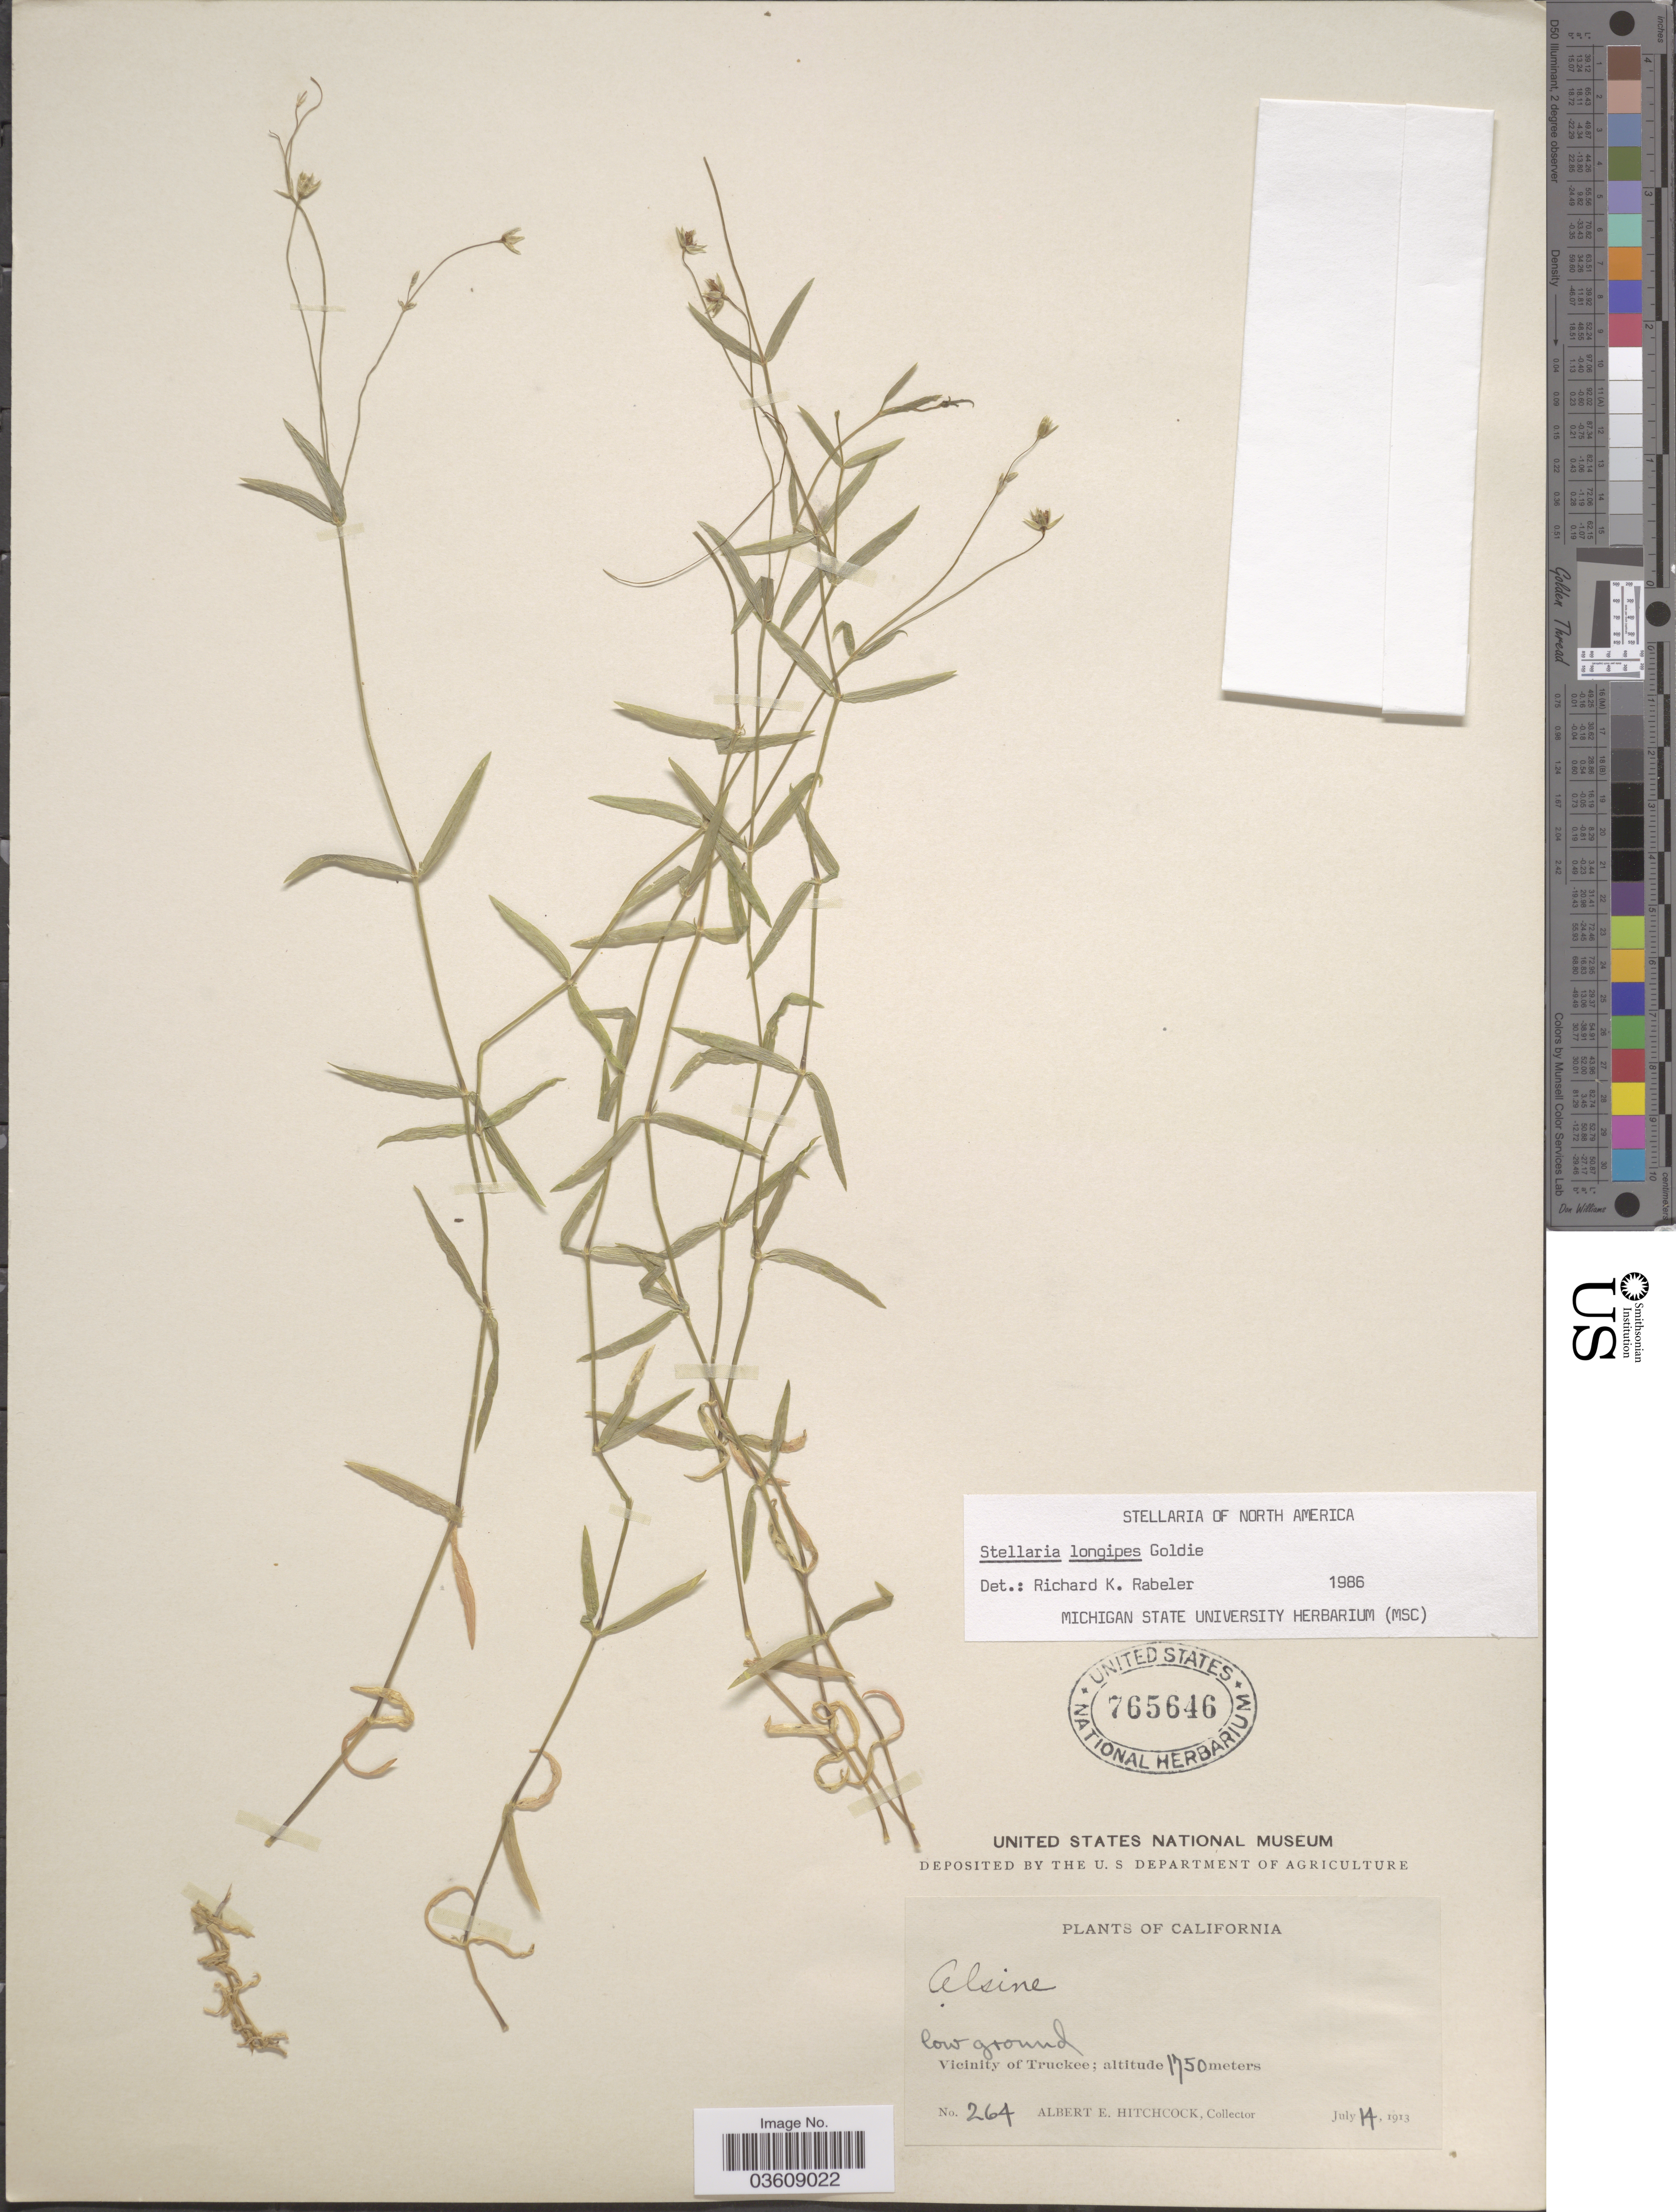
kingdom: Plantae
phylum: Tracheophyta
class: Magnoliopsida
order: Caryophyllales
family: Caryophyllaceae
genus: Stellaria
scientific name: Stellaria longipes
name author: Goldie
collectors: A. Hitchcock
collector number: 264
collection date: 1913-07-14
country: United States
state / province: California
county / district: Nevada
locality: Vicinity of Truckee.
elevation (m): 1750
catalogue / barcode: US 765646